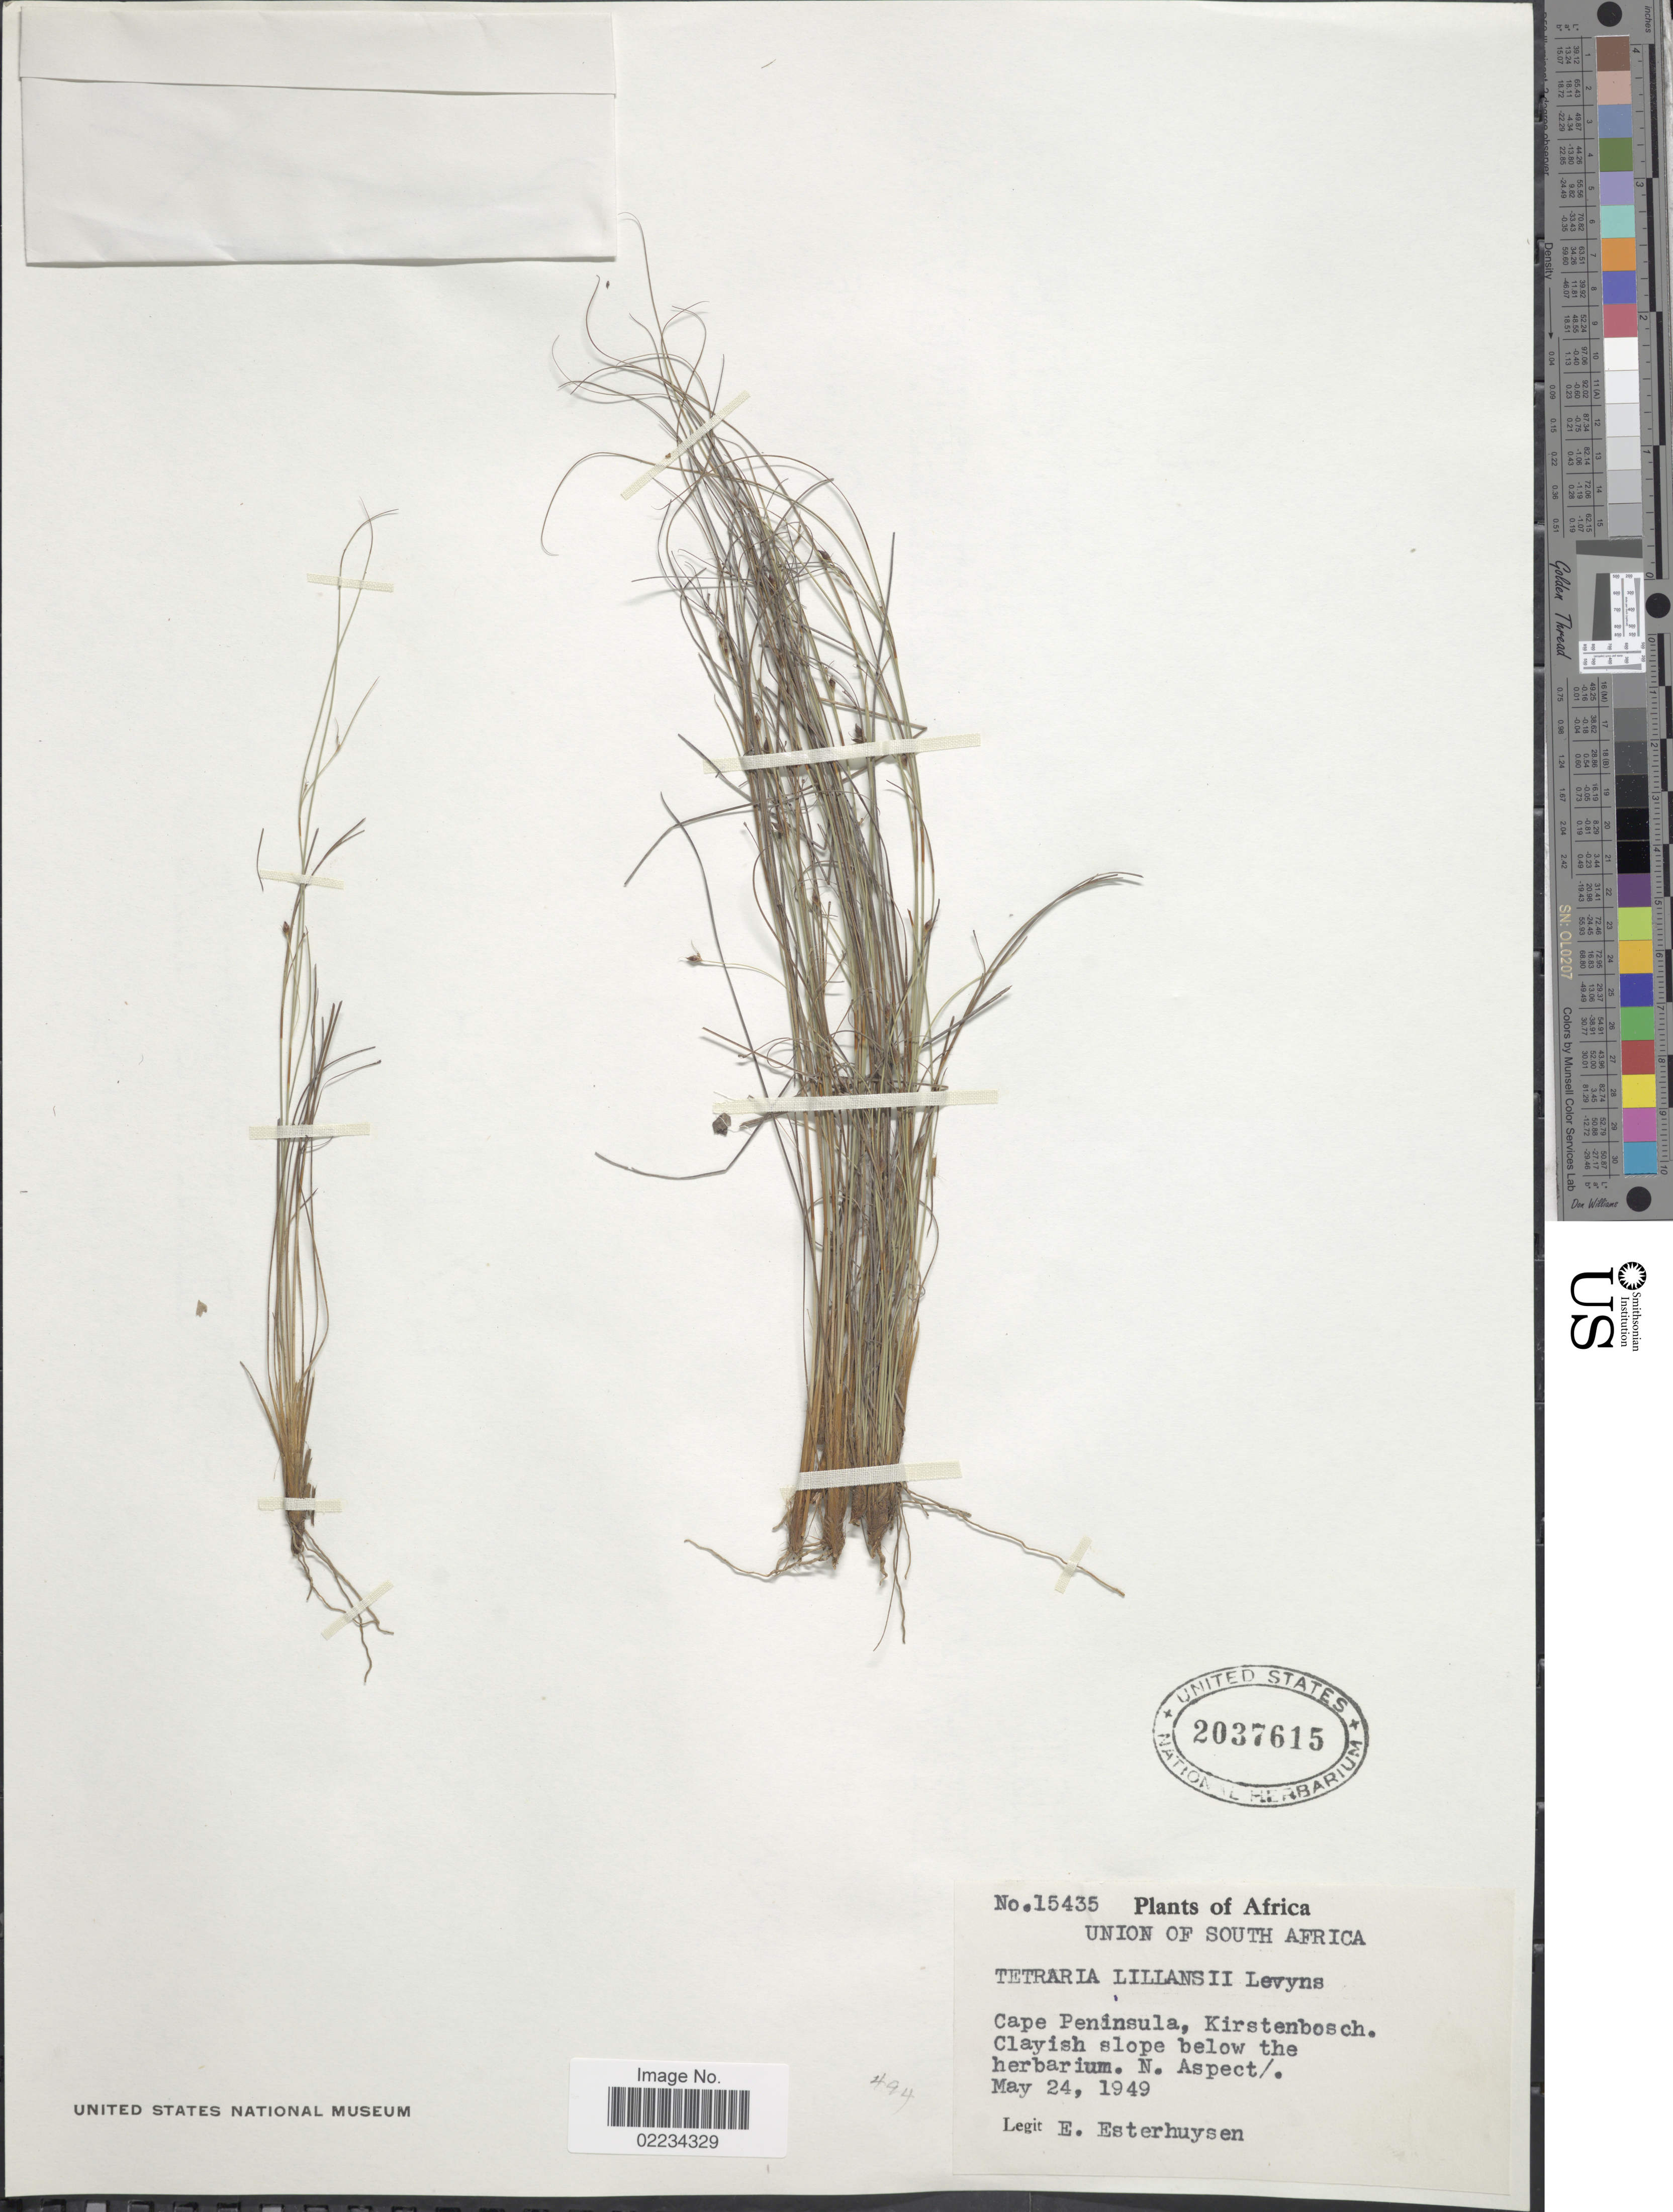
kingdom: Plantae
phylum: Tracheophyta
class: Liliopsida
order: Poales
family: Cyperaceae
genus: Tetraria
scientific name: Tetraria pillansii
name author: Levyns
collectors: E. E. Esterhuysen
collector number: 15435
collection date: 1949-05-24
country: South Africa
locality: Africa, Cape Peninsula, Kirtsenbosch. Clayish slope below the herbarium N Aspect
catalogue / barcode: US 2037615